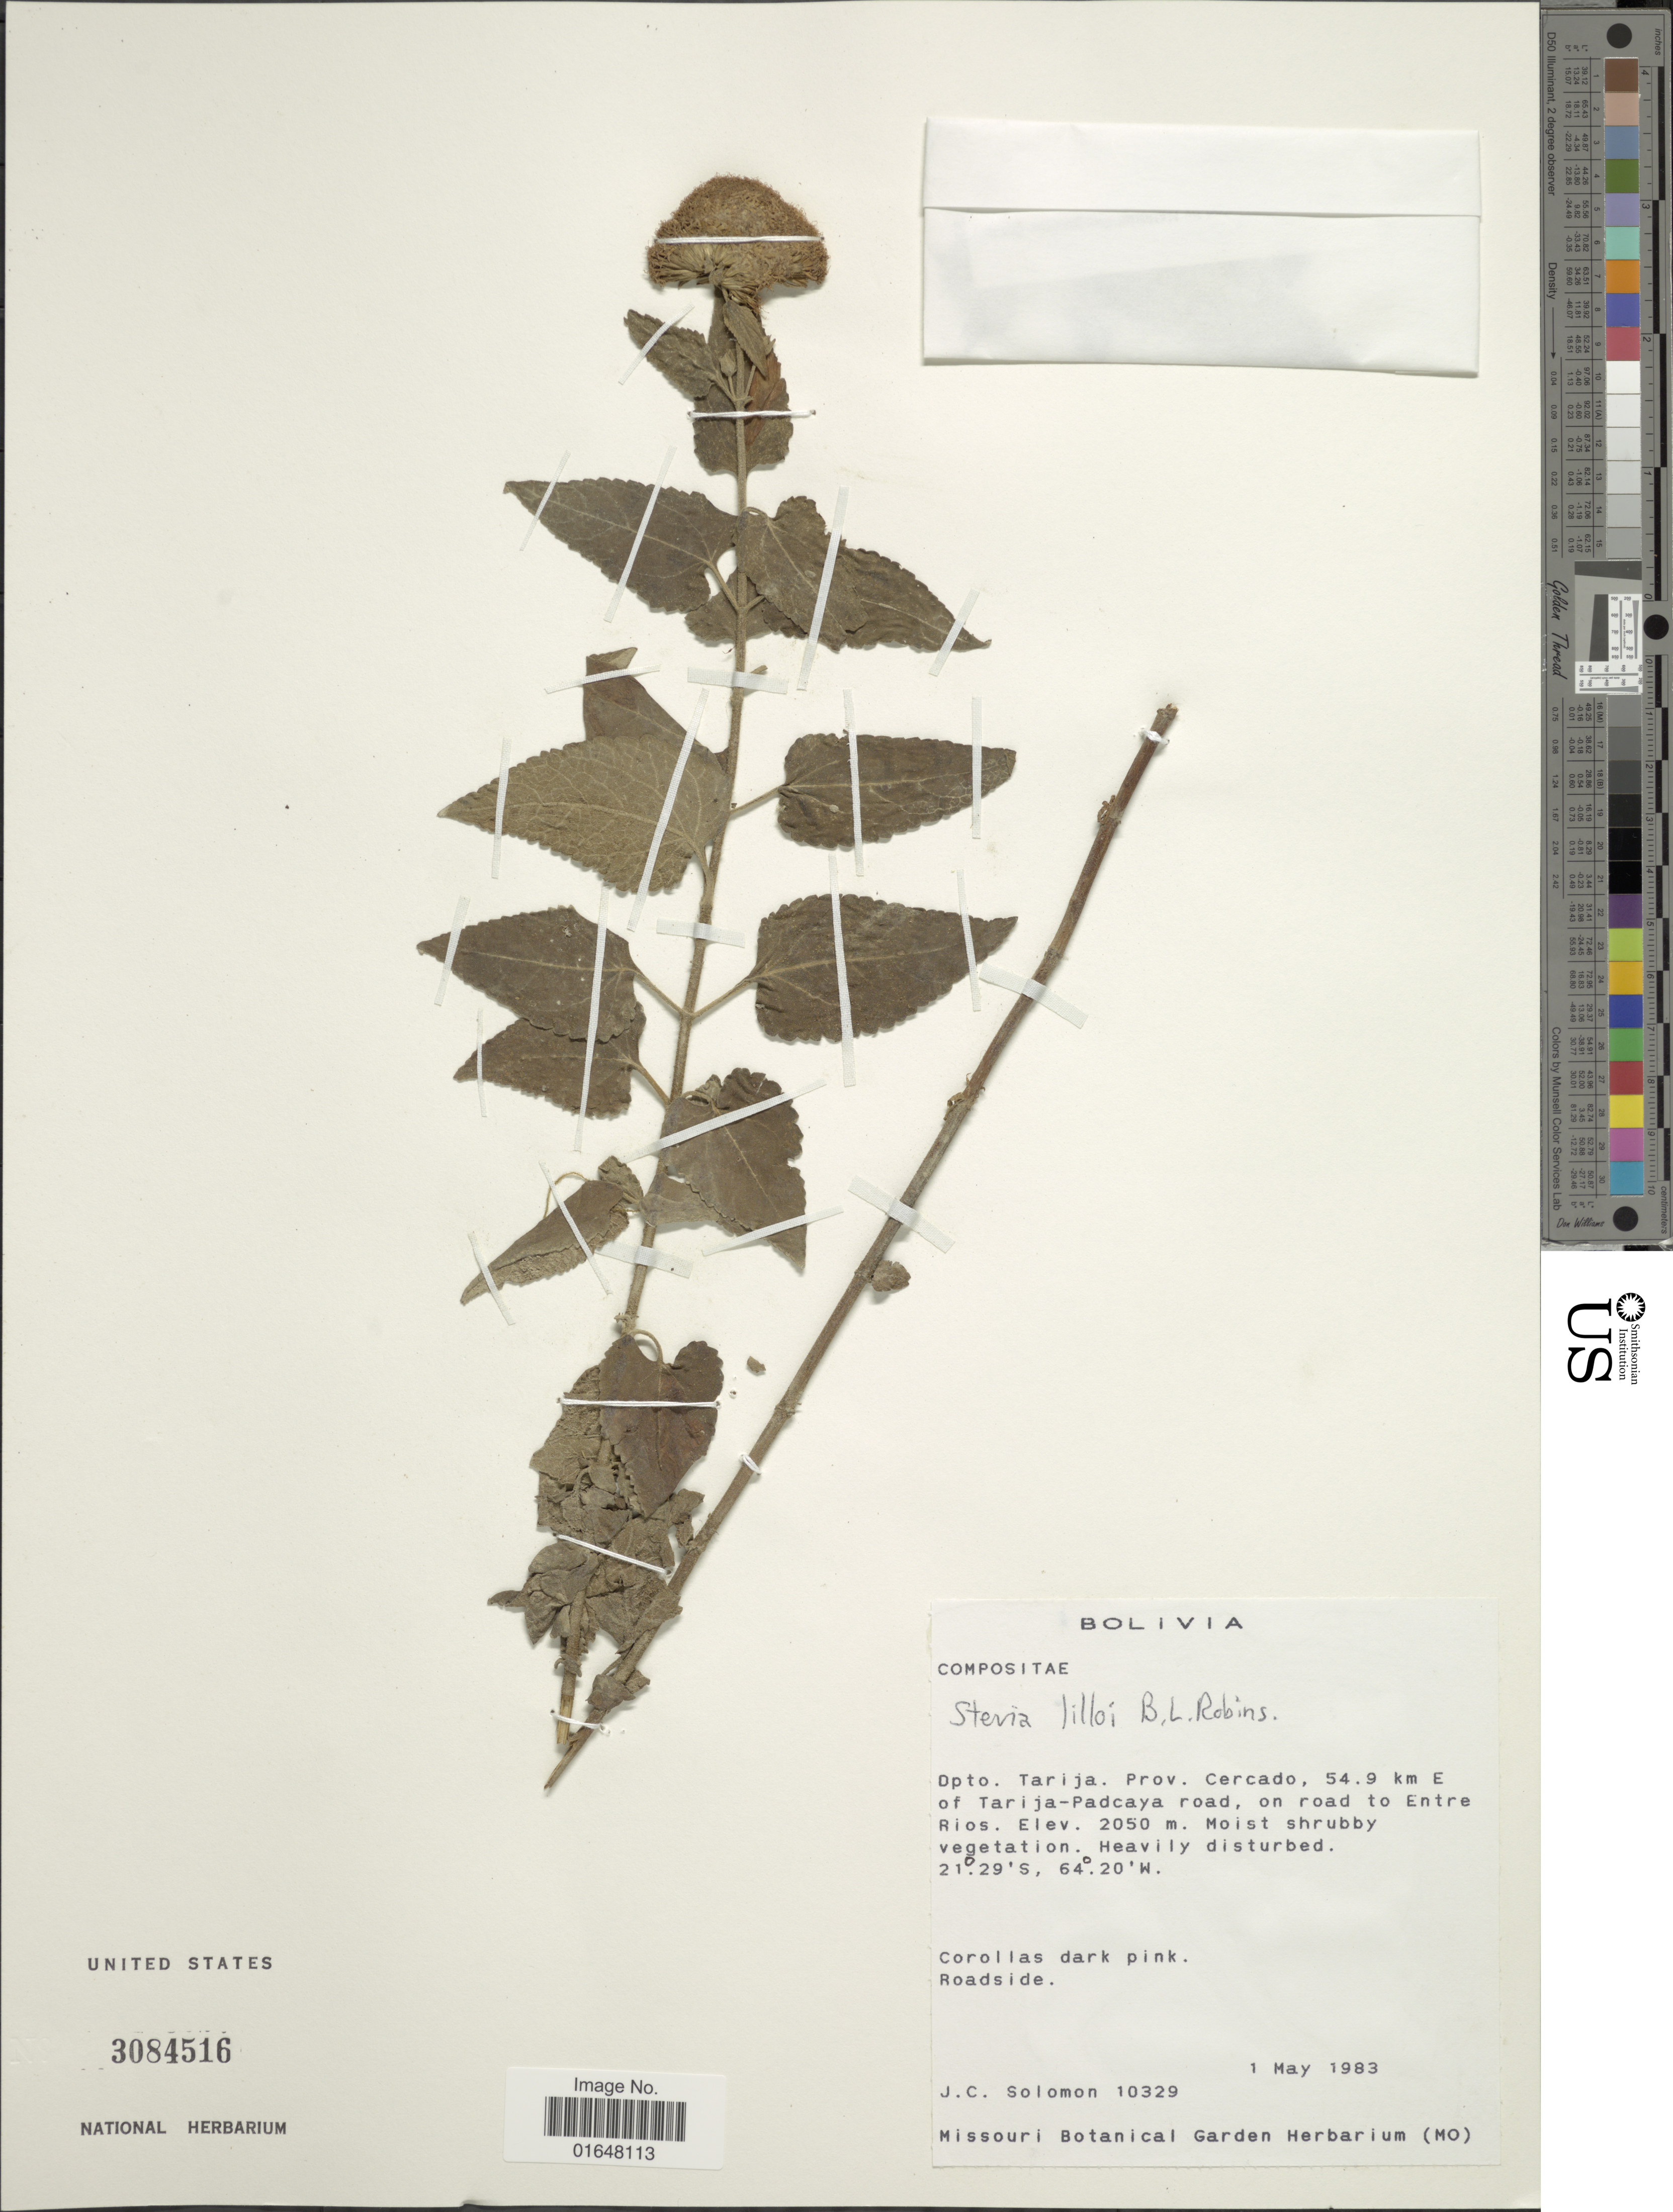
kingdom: Plantae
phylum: Tracheophyta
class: Magnoliopsida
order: Asterales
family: Asteraceae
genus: Stevia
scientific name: Stevia lilloi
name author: B.L. Rob.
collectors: J. C. Solomon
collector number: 10329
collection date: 1983-05-01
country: Bolivia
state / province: Tarija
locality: Prov. Cercado, 54.9 km E of Tarija-Padcaya road, on road to Entre Rios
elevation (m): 2050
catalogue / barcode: US 3084516